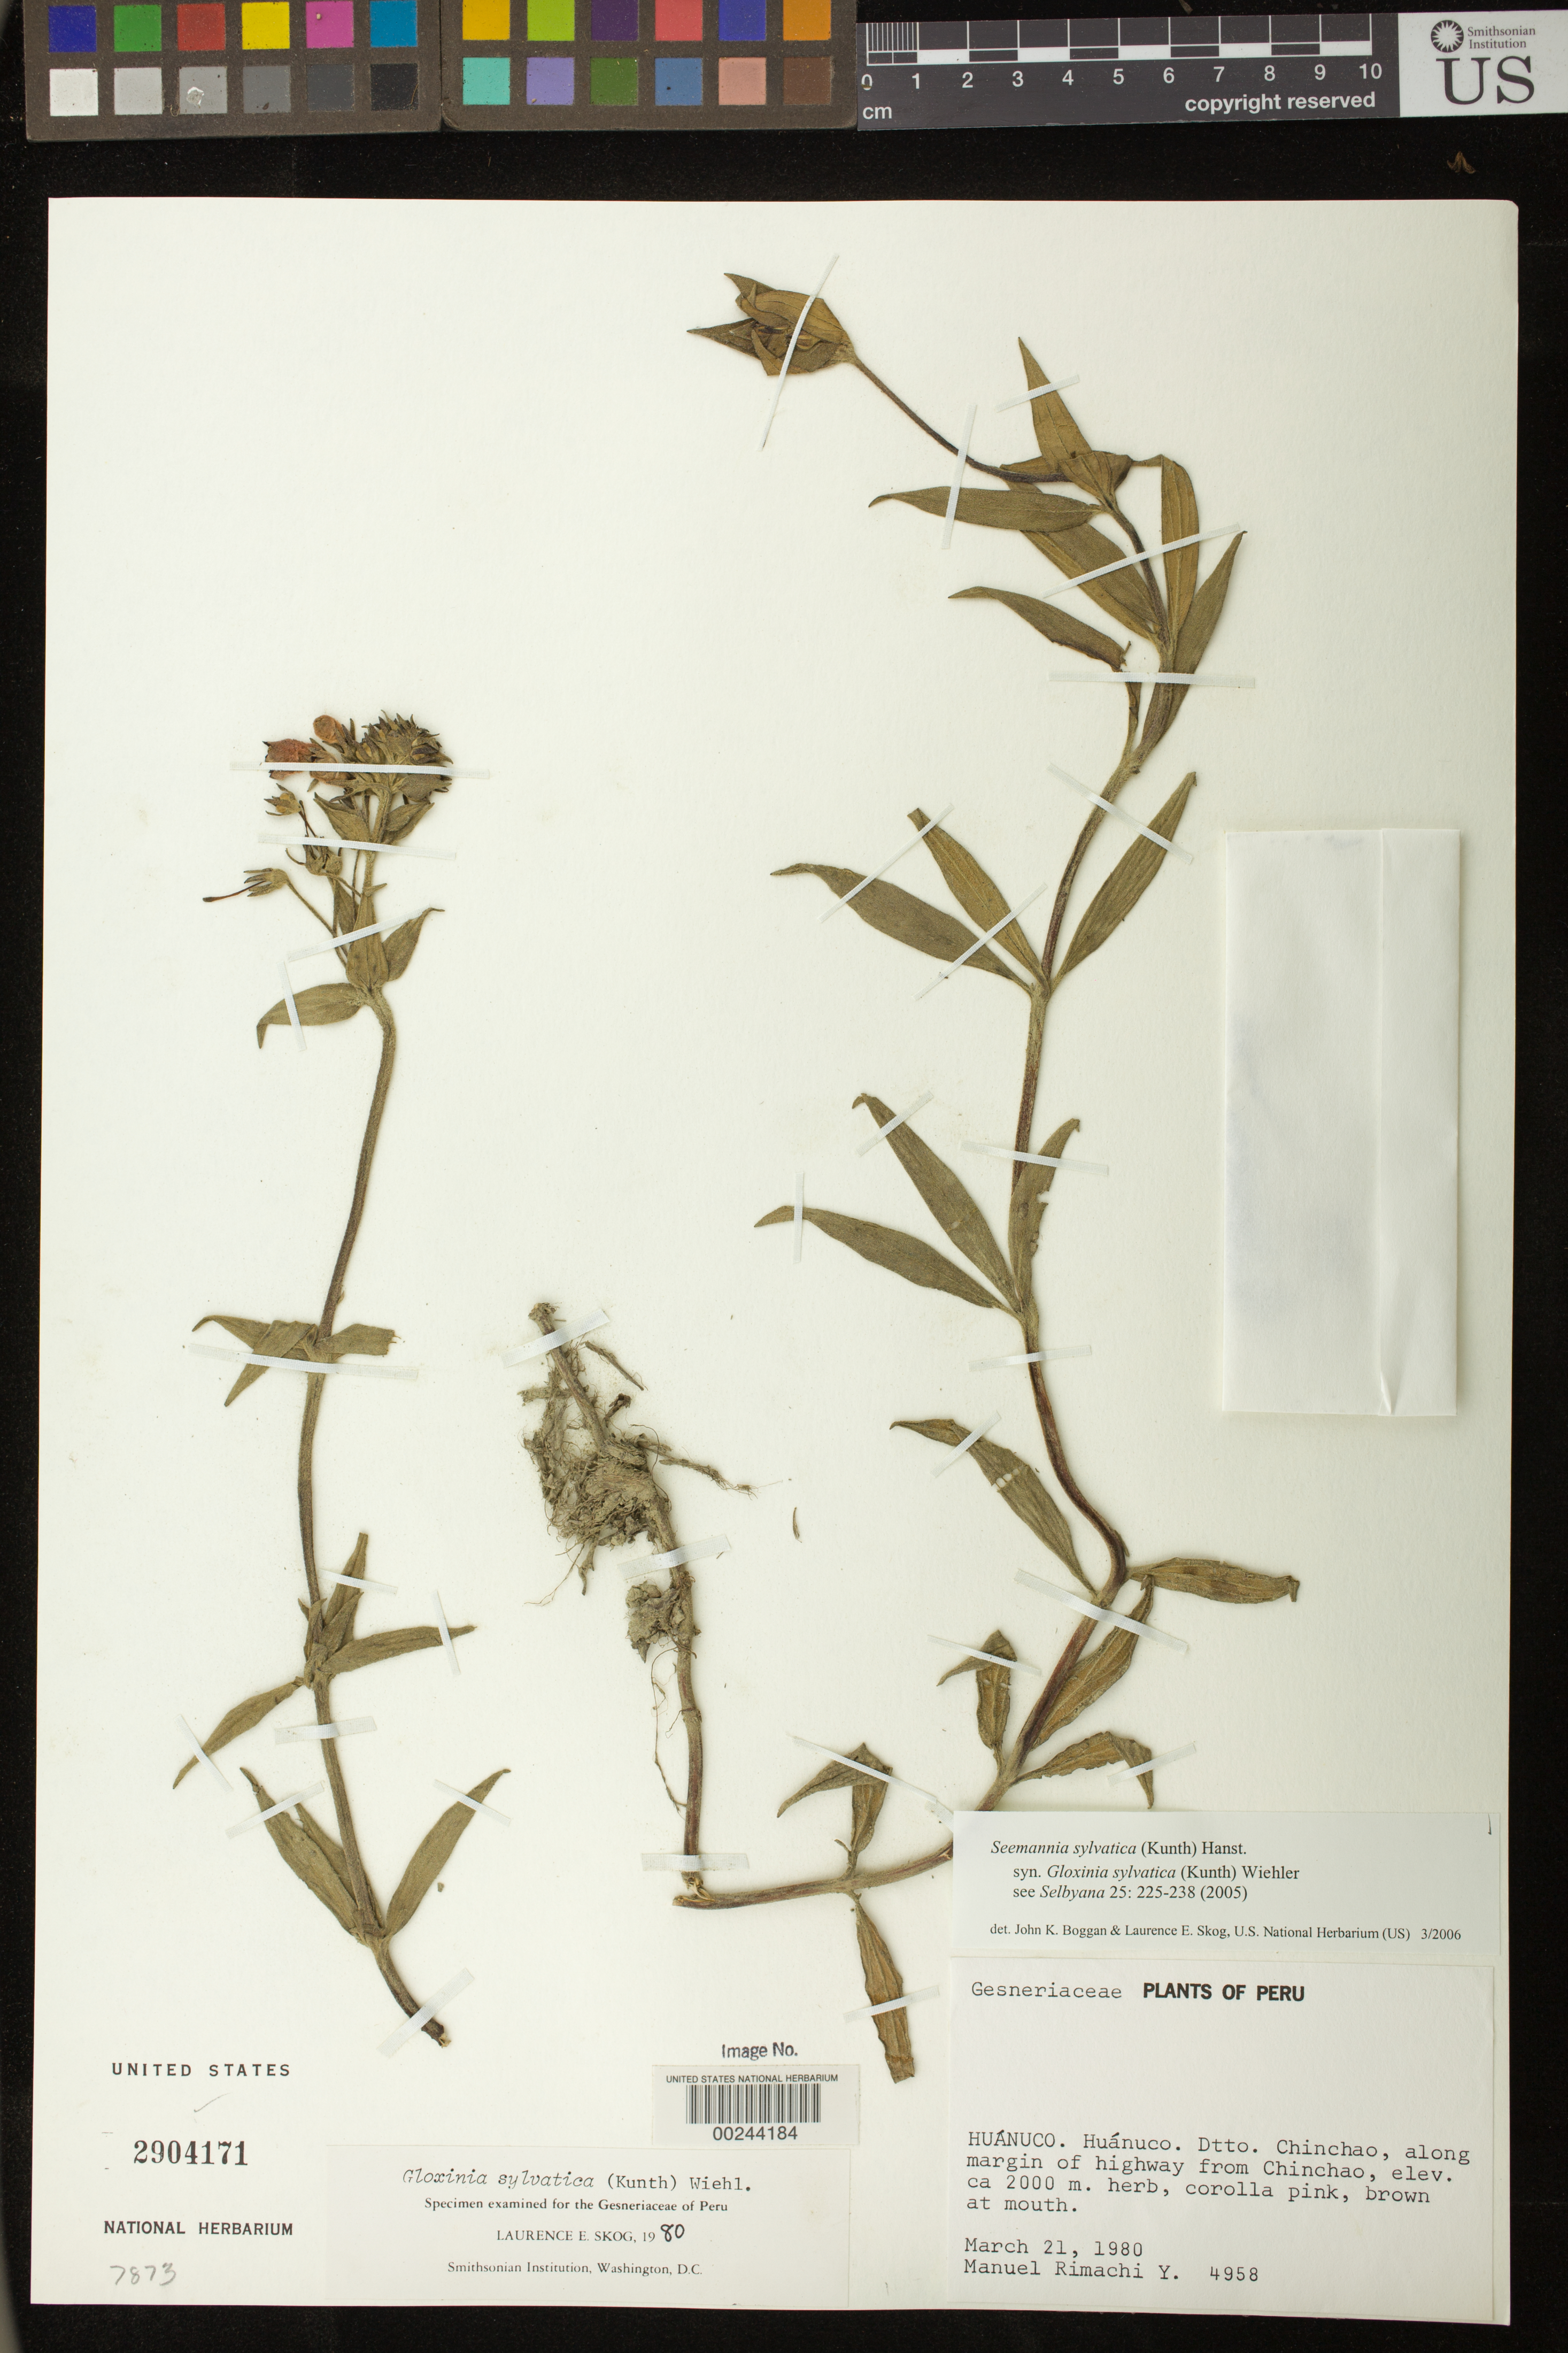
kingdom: Plantae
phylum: Tracheophyta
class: Magnoliopsida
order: Lamiales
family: Gesneriaceae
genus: Seemannia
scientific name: Seemannia sylvatica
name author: (Kunth) Hanst.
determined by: Boggan, J. K.; Skog, L. E.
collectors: M. Rimachi Y.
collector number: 4958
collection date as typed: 21 Mar 1980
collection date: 1980-03-21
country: Peru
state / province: Huánuco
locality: Dtto. Chinchao, along margin of highway from Chinchao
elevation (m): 2000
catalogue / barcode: US 2904171